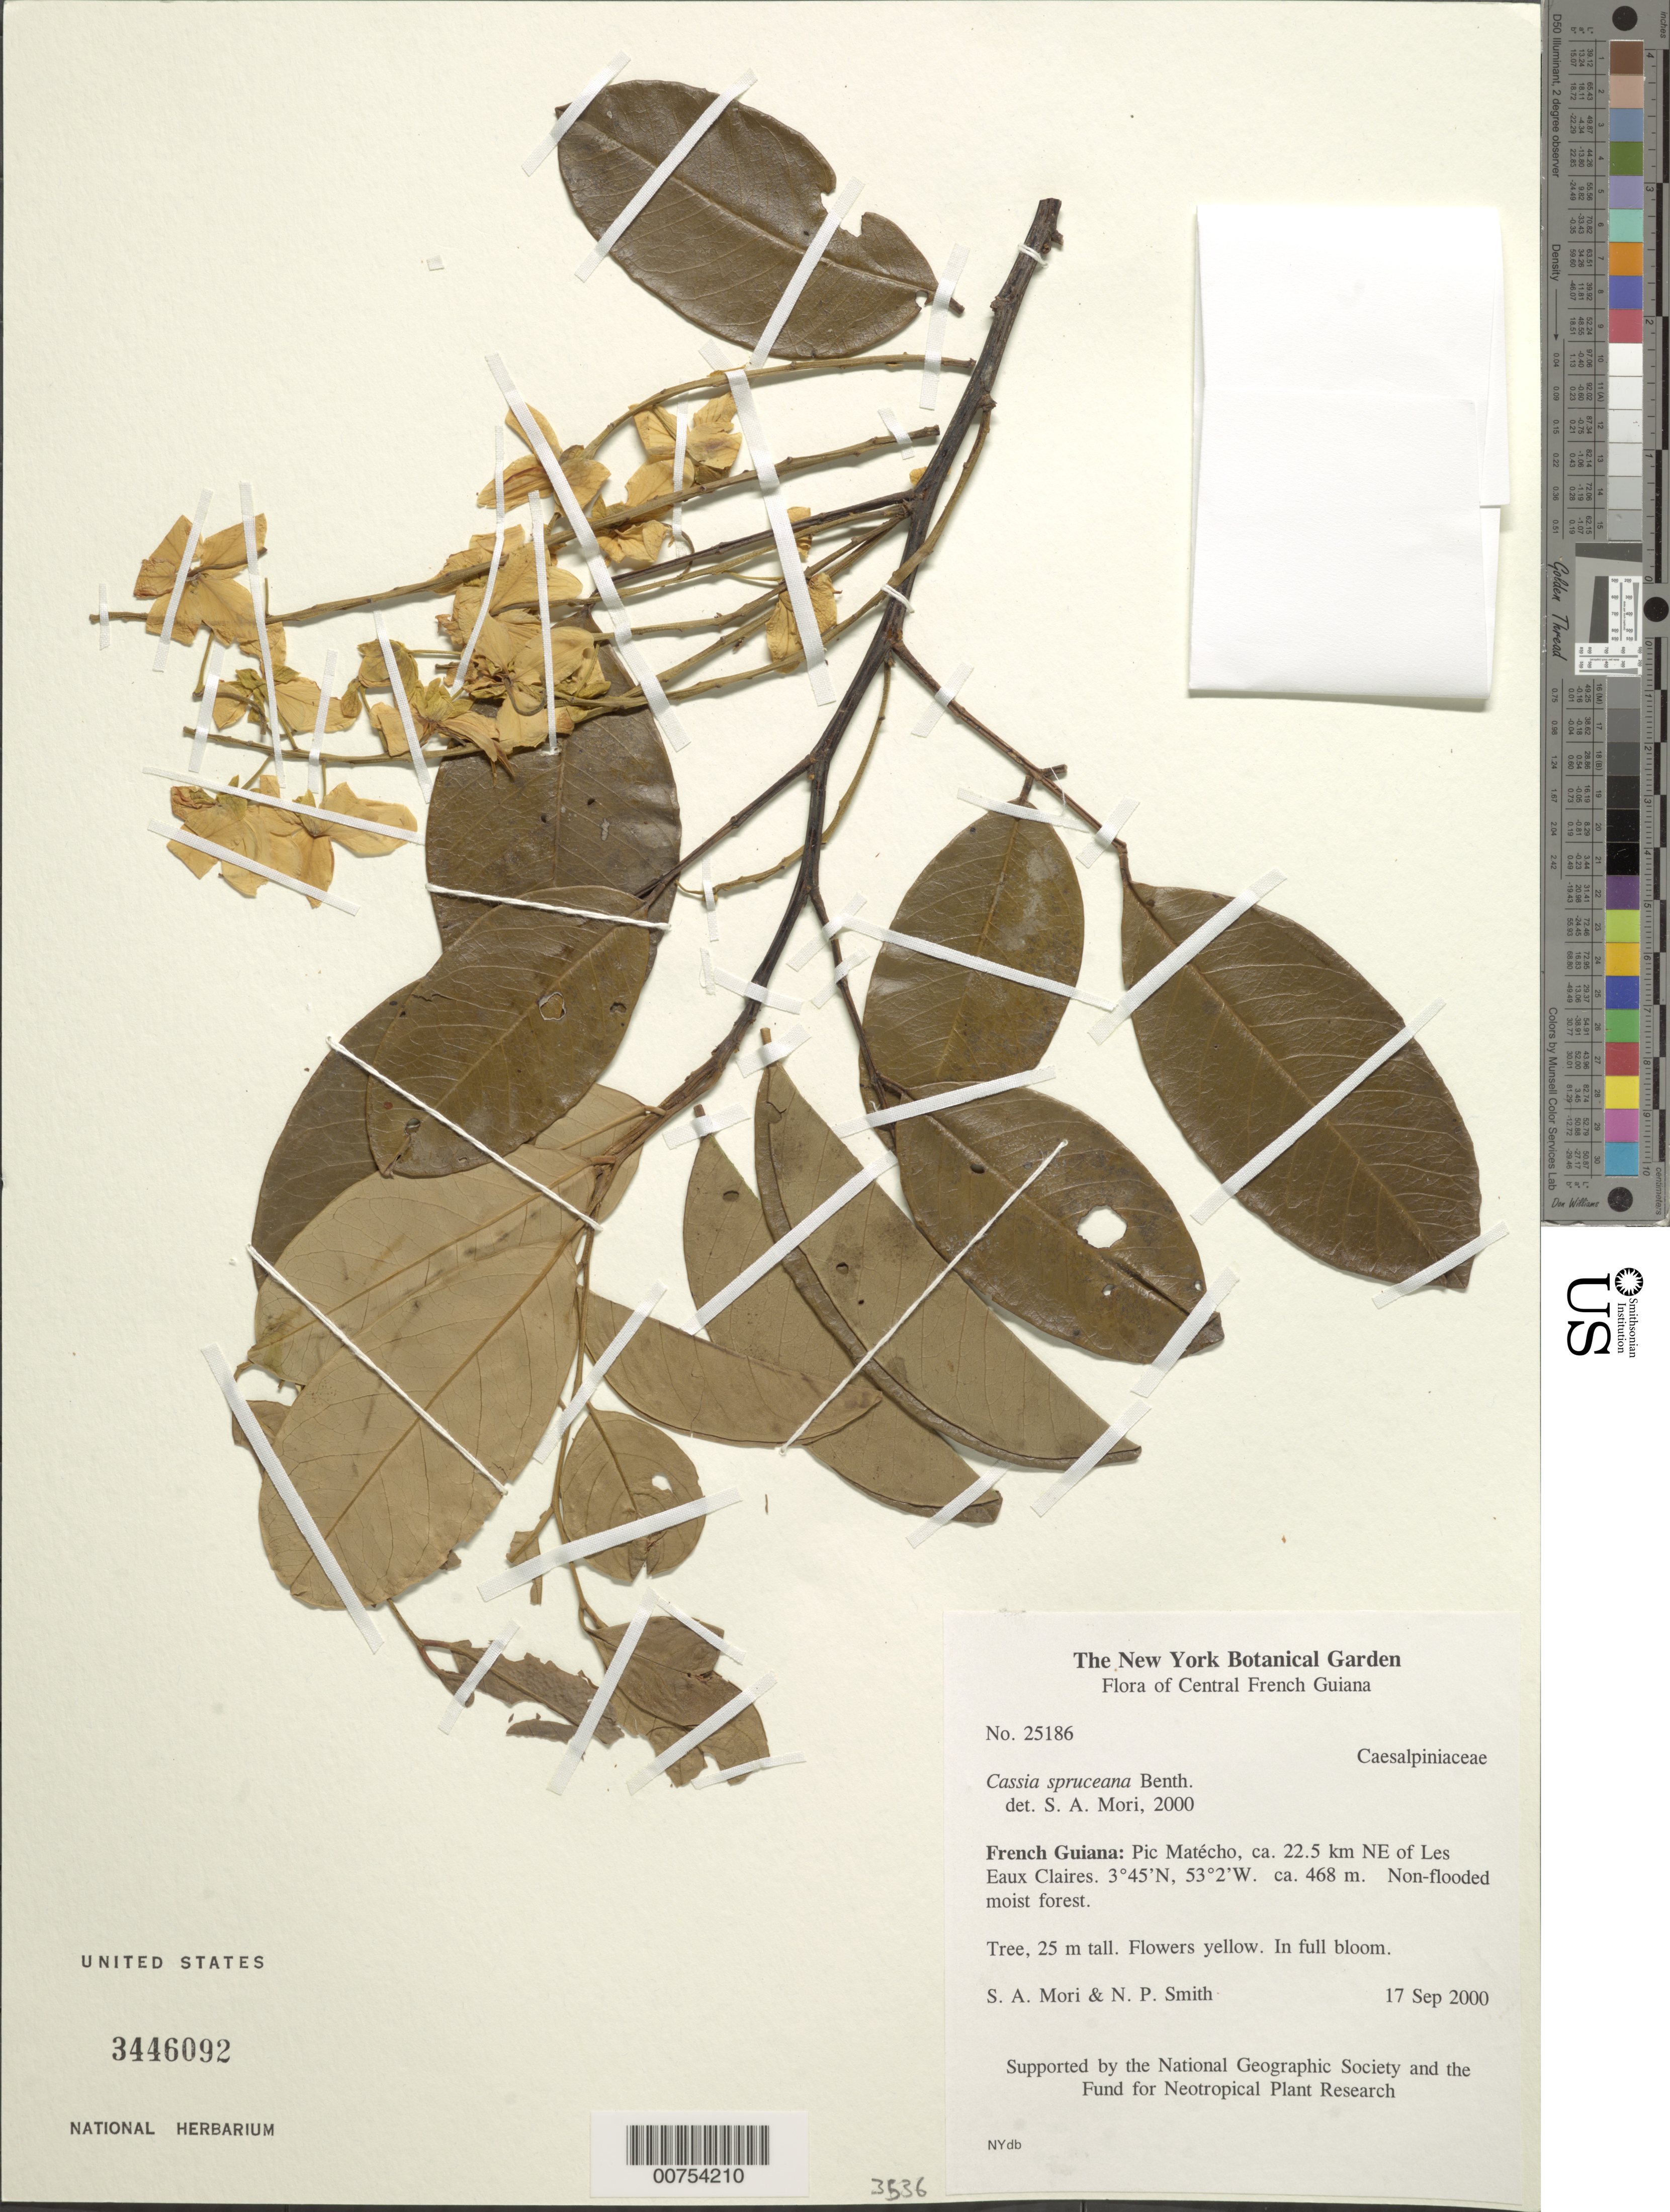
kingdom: Plantae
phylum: Tracheophyta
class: Magnoliopsida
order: Fabales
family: Fabaceae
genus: Cassia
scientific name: Cassia spruceana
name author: Benth.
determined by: Mori, Scott A.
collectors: S. Mori & N. Smith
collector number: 25186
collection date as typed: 17-Sep-00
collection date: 2000-09-17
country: French Guiana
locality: Pic Matécho, ca 22.5 km NE of Les Eaux Claires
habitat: Non-flooded moist forest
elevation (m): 468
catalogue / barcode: US 3446092